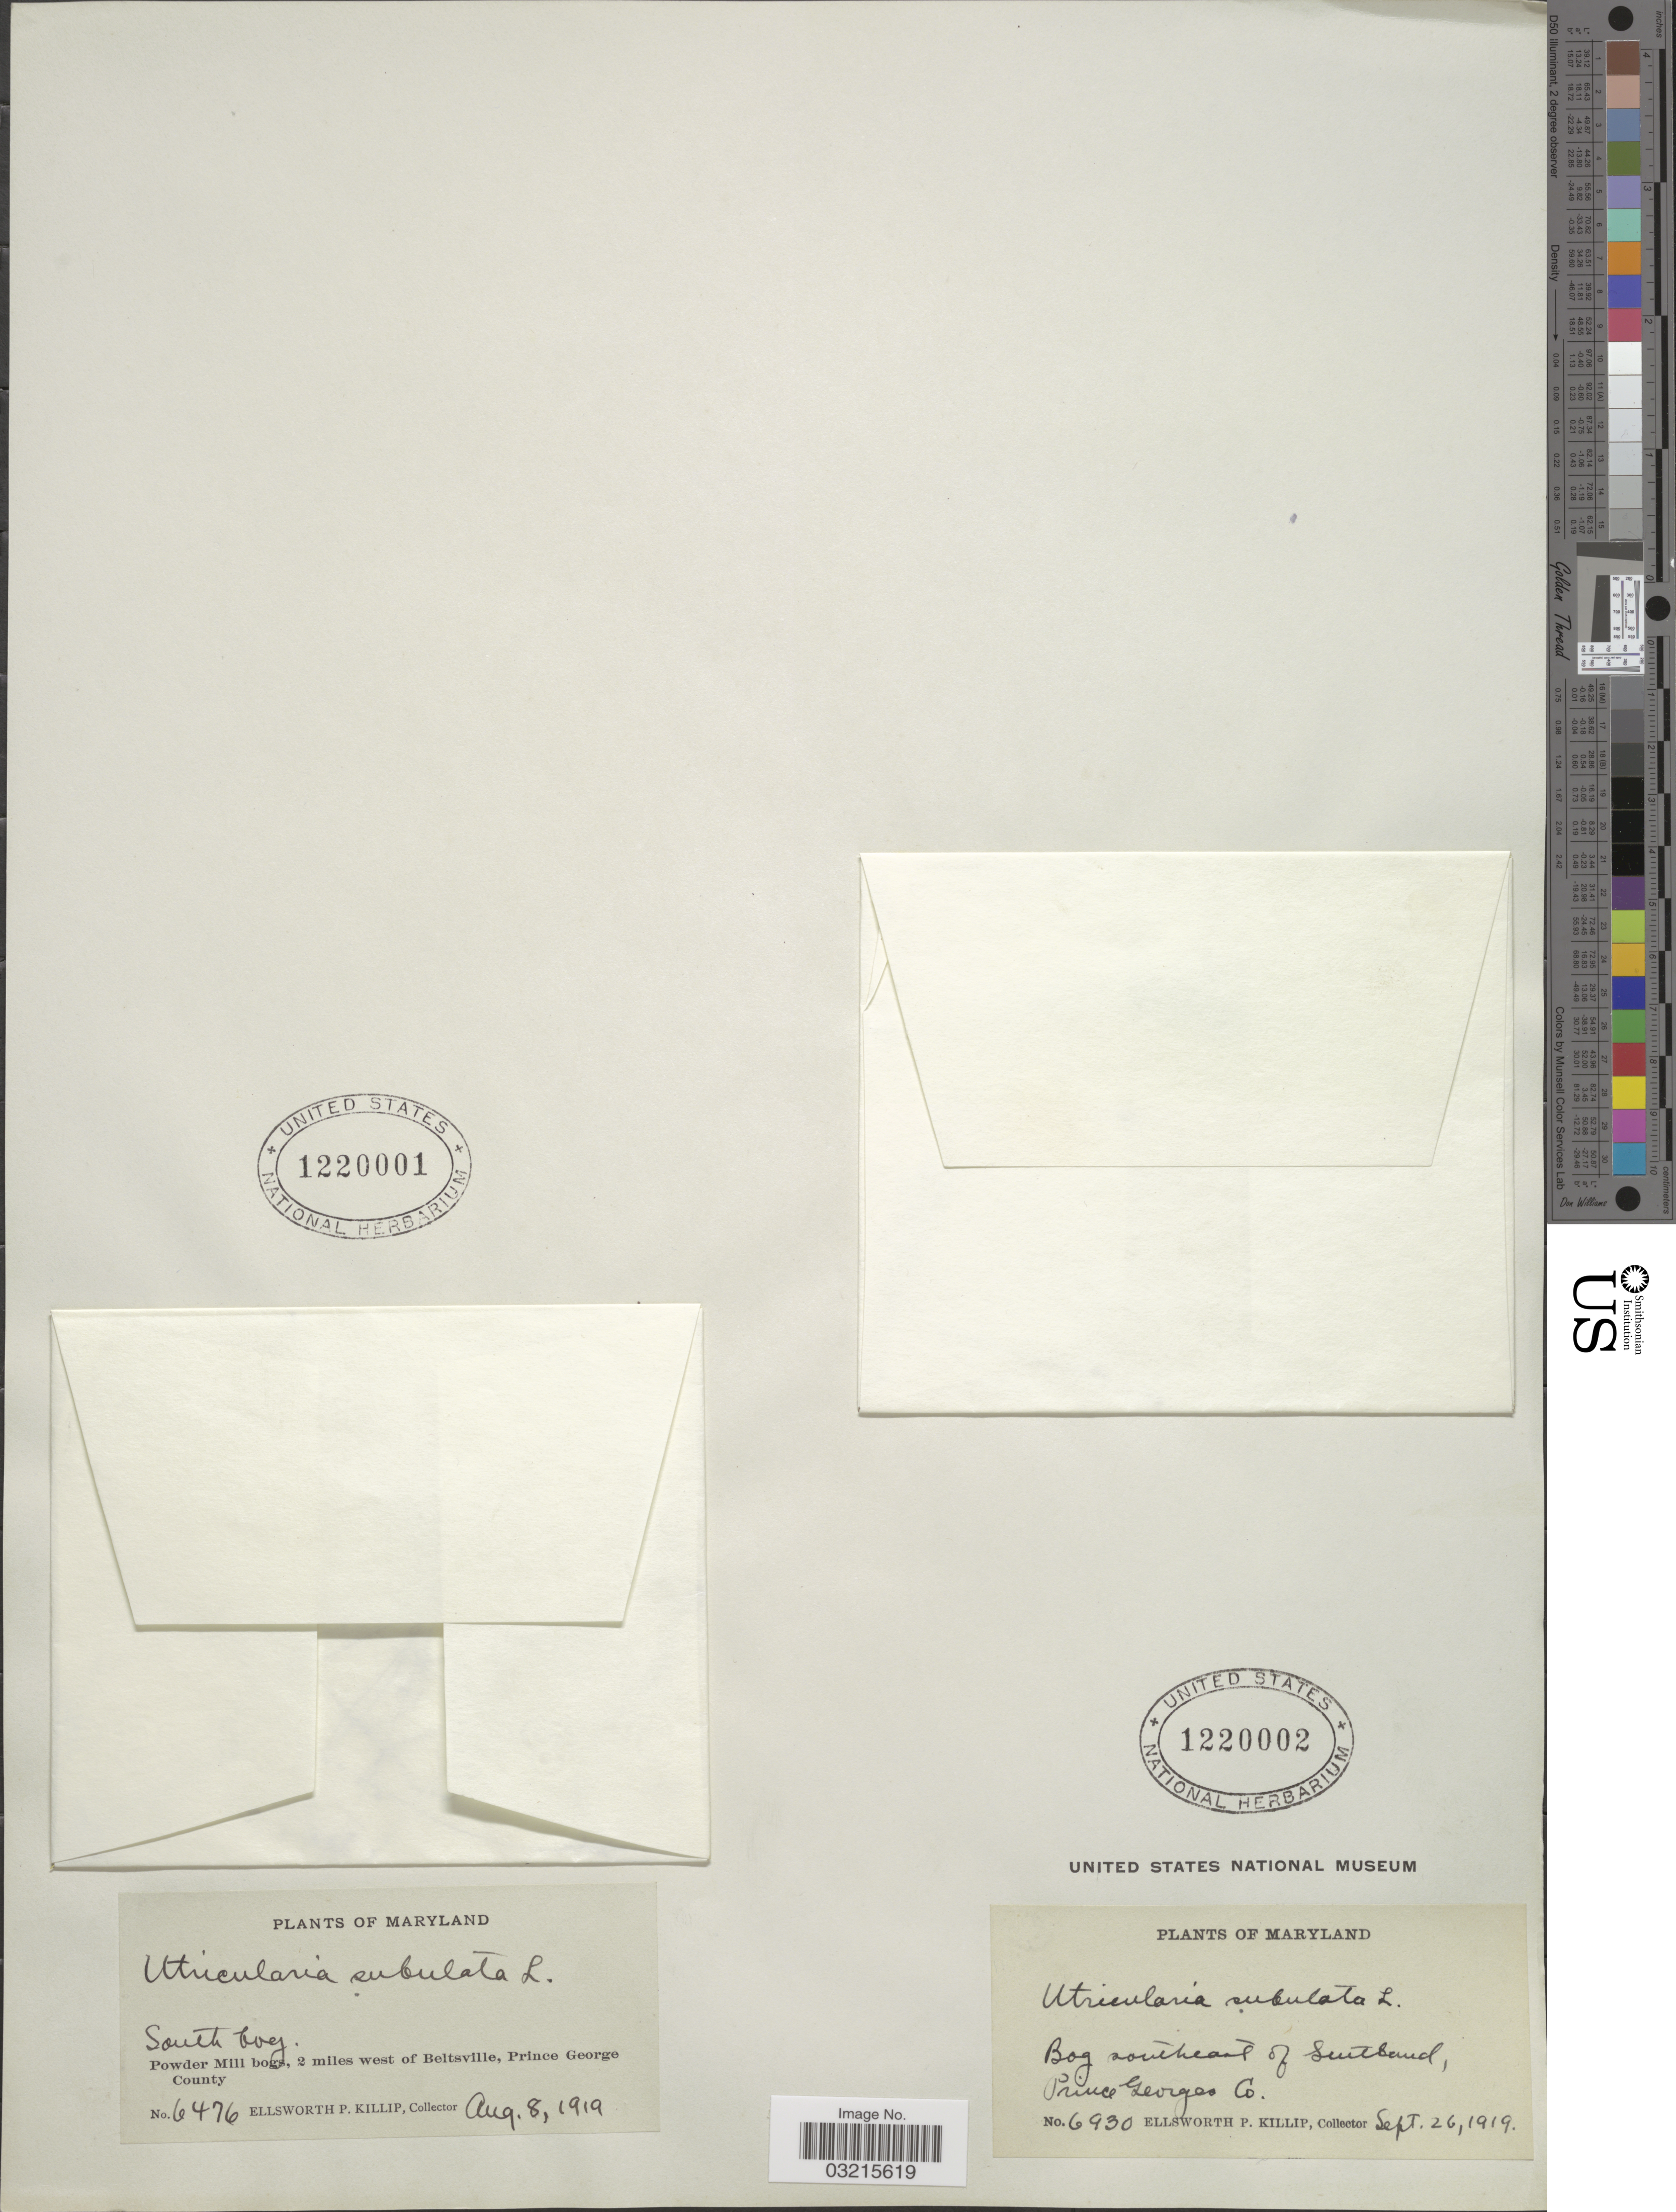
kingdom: Plantae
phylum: Tracheophyta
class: Magnoliopsida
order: Lamiales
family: Lentibulariaceae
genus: Utricularia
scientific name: Utricularia subulata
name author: L.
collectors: E. P. Killip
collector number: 6930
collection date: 1919-09-26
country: United States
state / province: Maryland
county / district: Prince George's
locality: Bog southeast of Suitland, Prince Georges Co.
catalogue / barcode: US 1220002-2